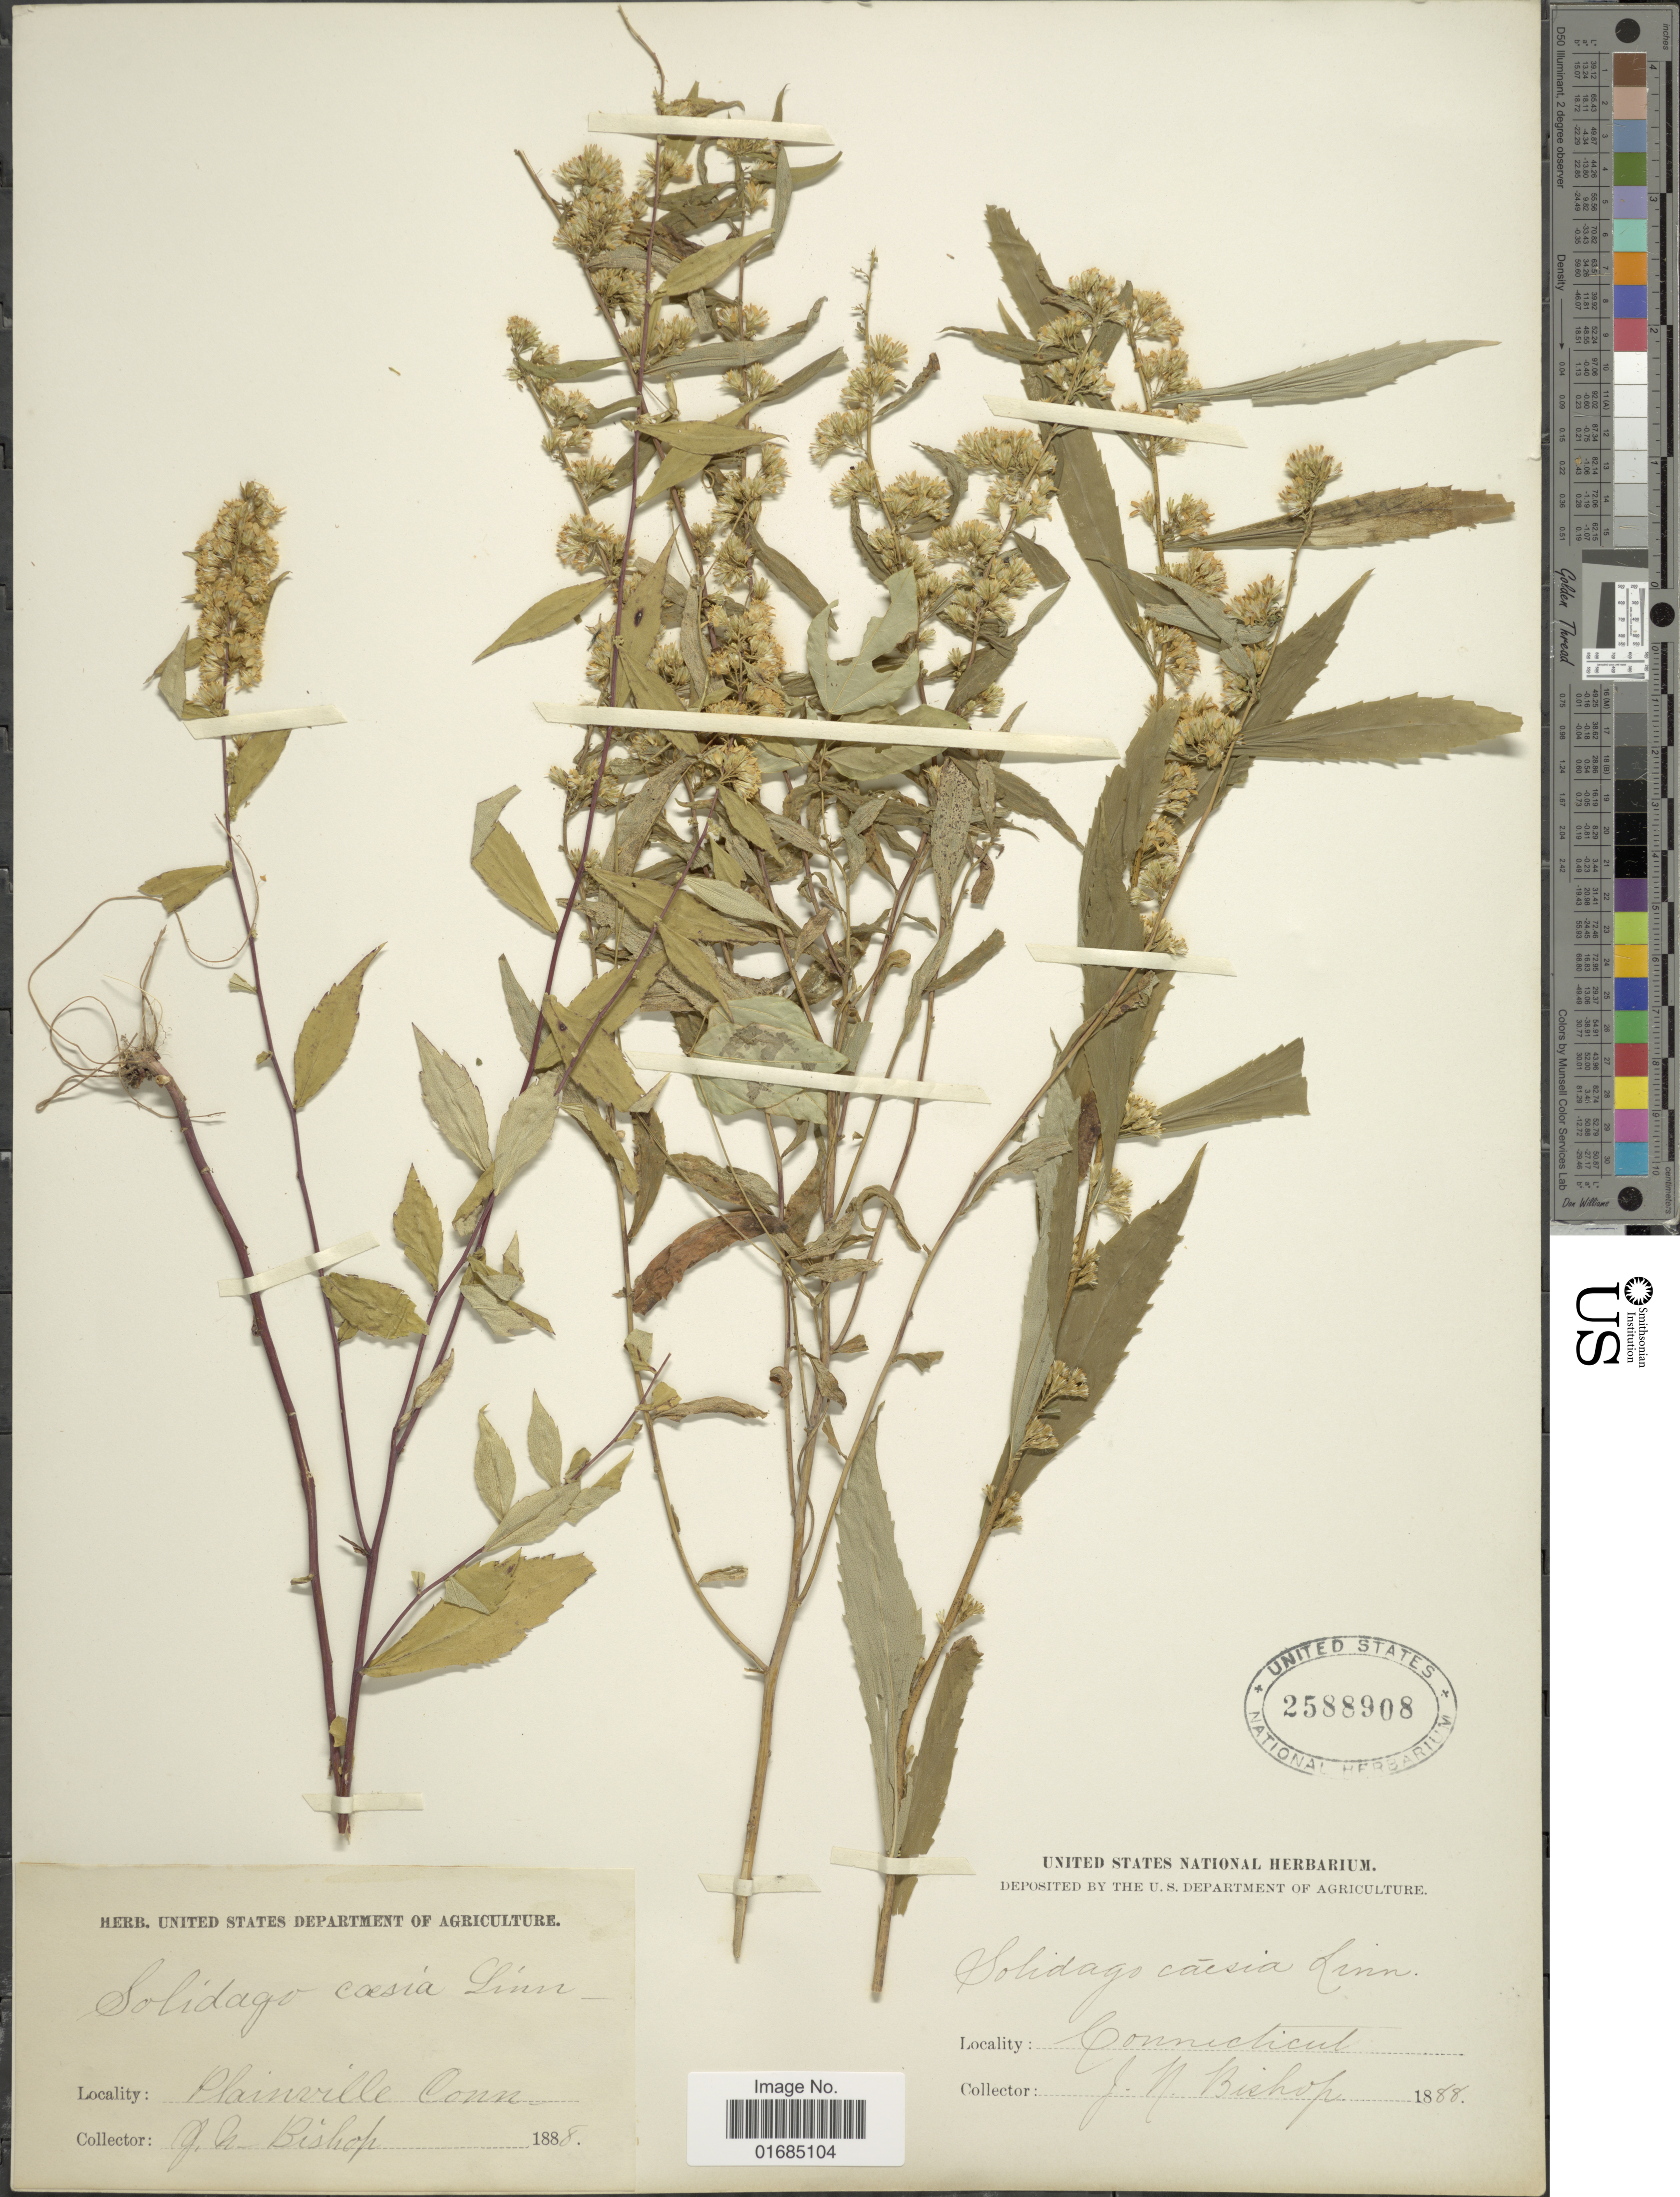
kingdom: Plantae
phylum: Tracheophyta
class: Magnoliopsida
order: Asterales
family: Asteraceae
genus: Solidago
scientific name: Solidago caesia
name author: L.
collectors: J. Bishop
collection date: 1888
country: United States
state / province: Connecticut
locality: Clainville, Conn.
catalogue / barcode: US 2588908